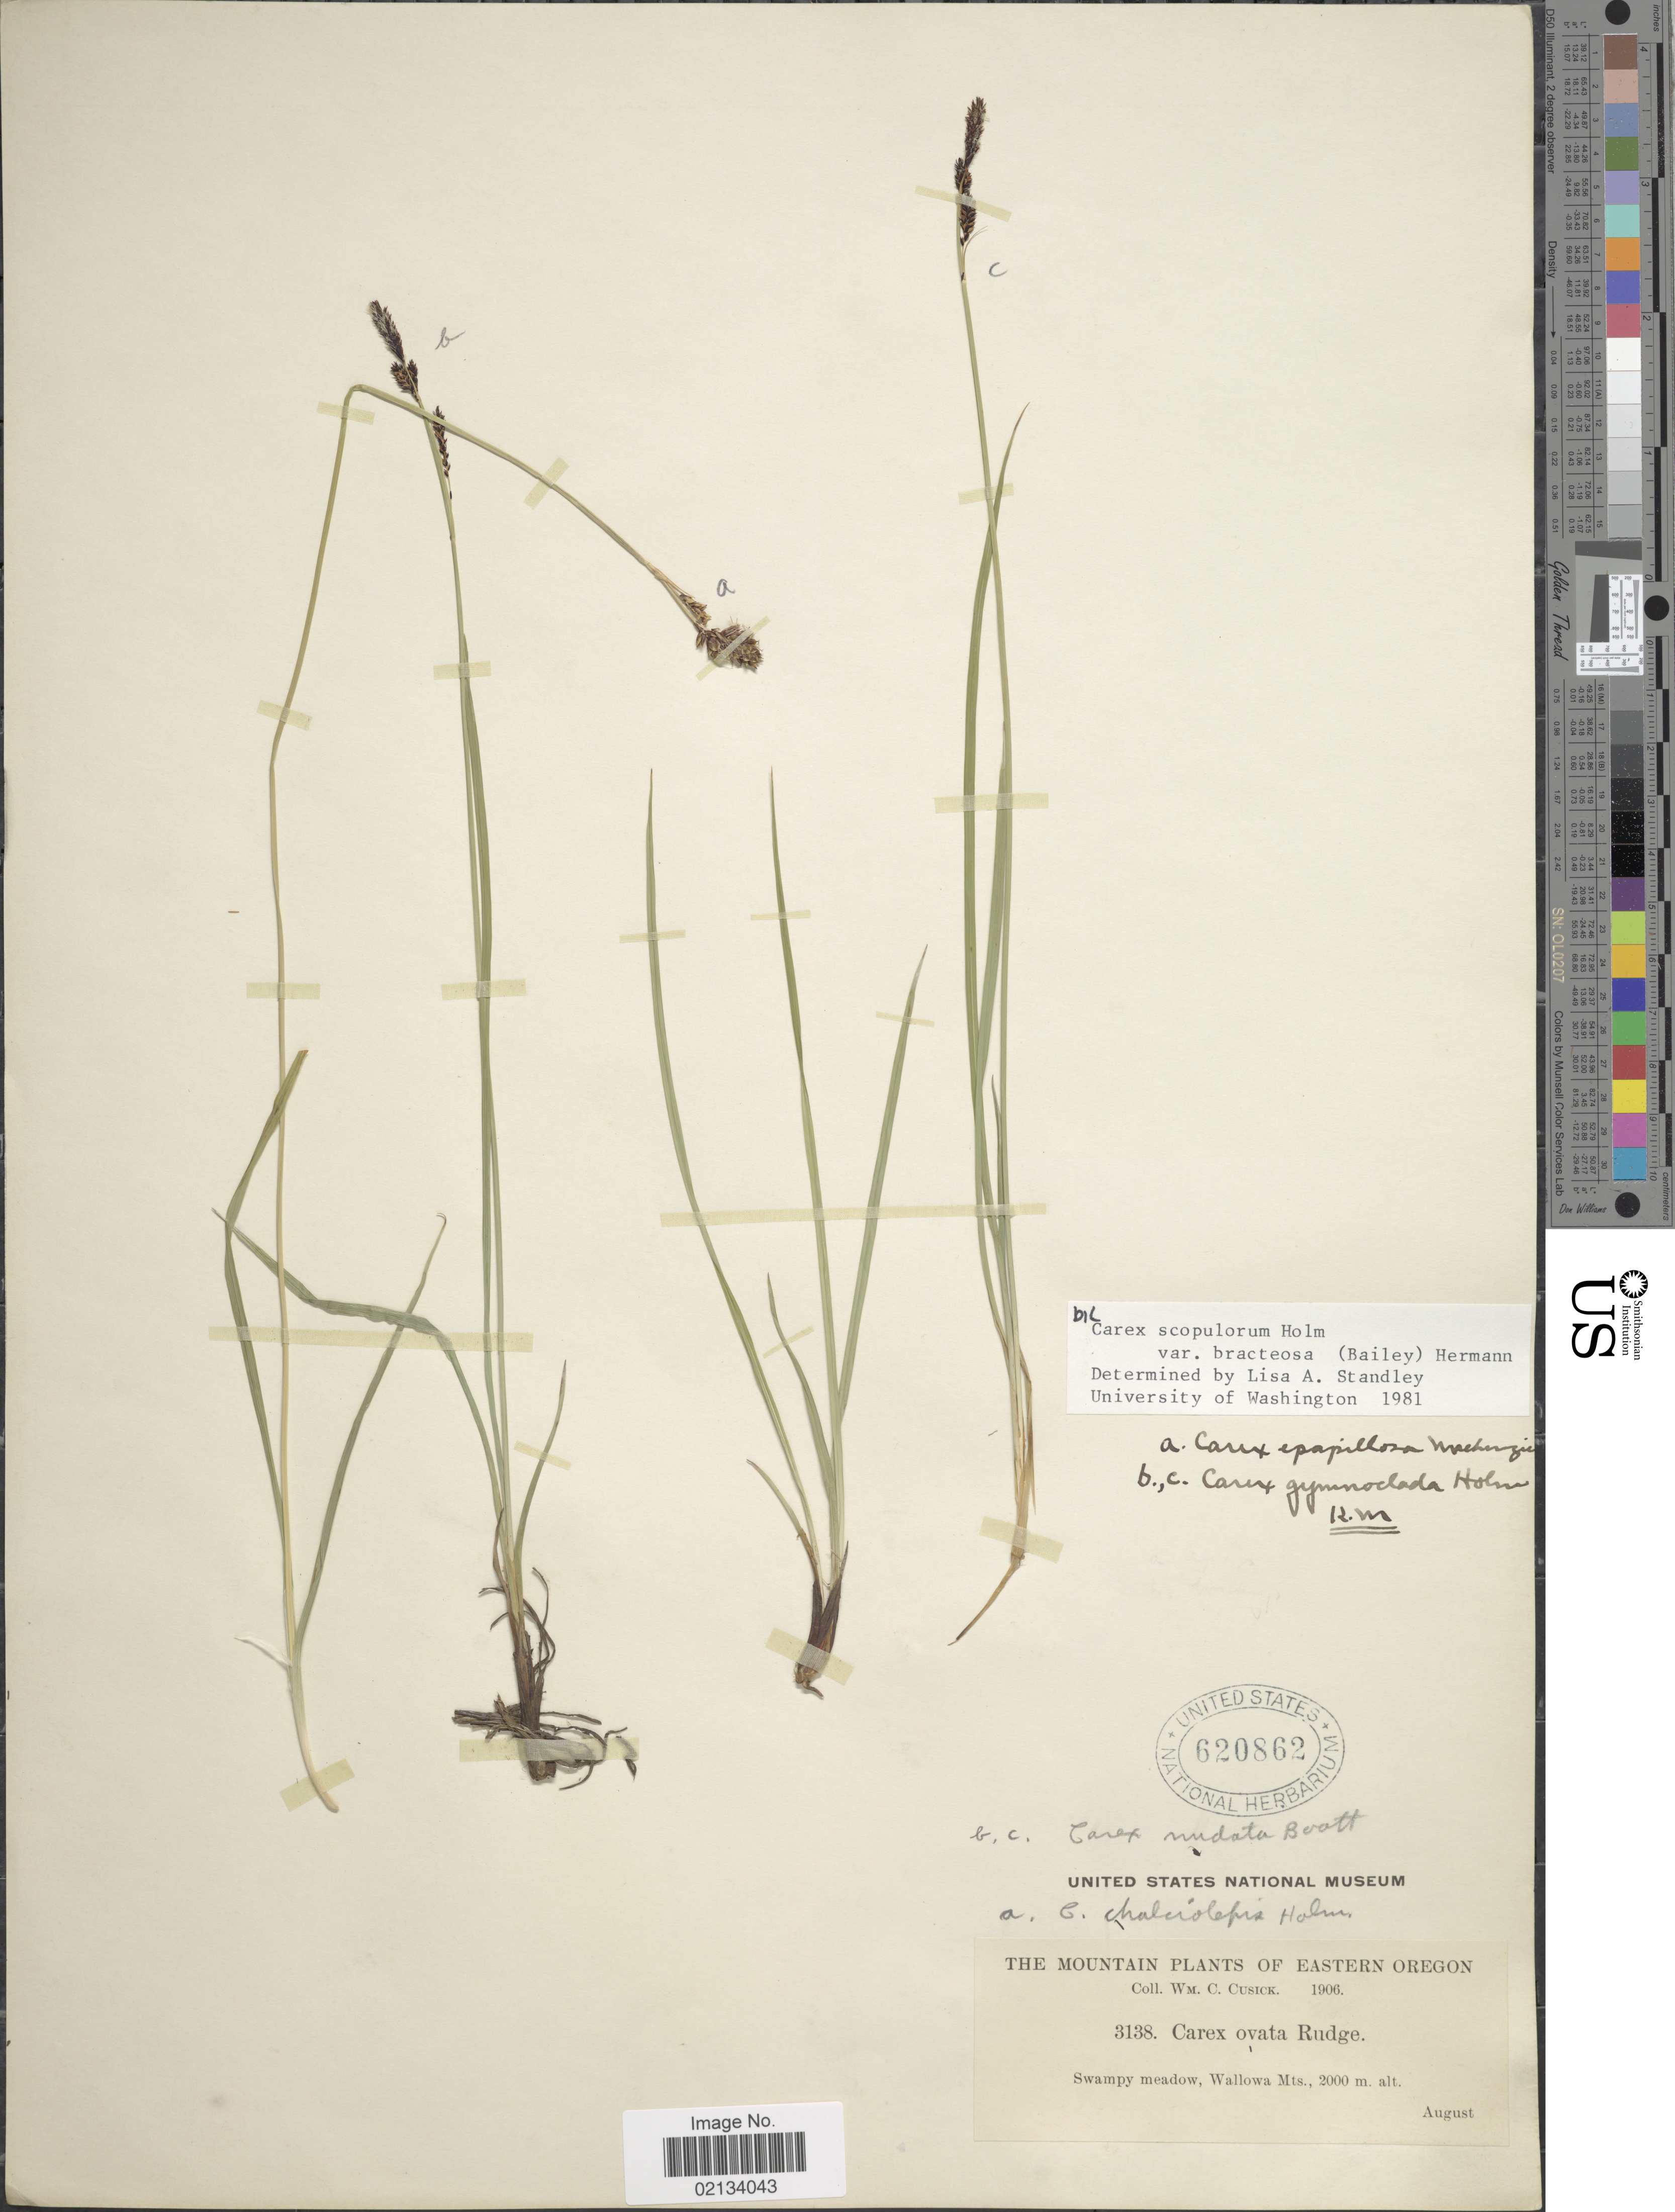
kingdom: Plantae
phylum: Tracheophyta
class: Liliopsida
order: Poales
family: Cyperaceae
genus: Carex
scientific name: Carex scopulorum var. bracteosa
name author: (L.H. Bailey) F.J. Herm.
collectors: W. C. Cusick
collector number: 3138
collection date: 1906-08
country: United States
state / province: Oregon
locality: The mountain plants of Eastern Oregon, swampy meadow, Wallowa Mts.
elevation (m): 2000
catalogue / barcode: US 620862